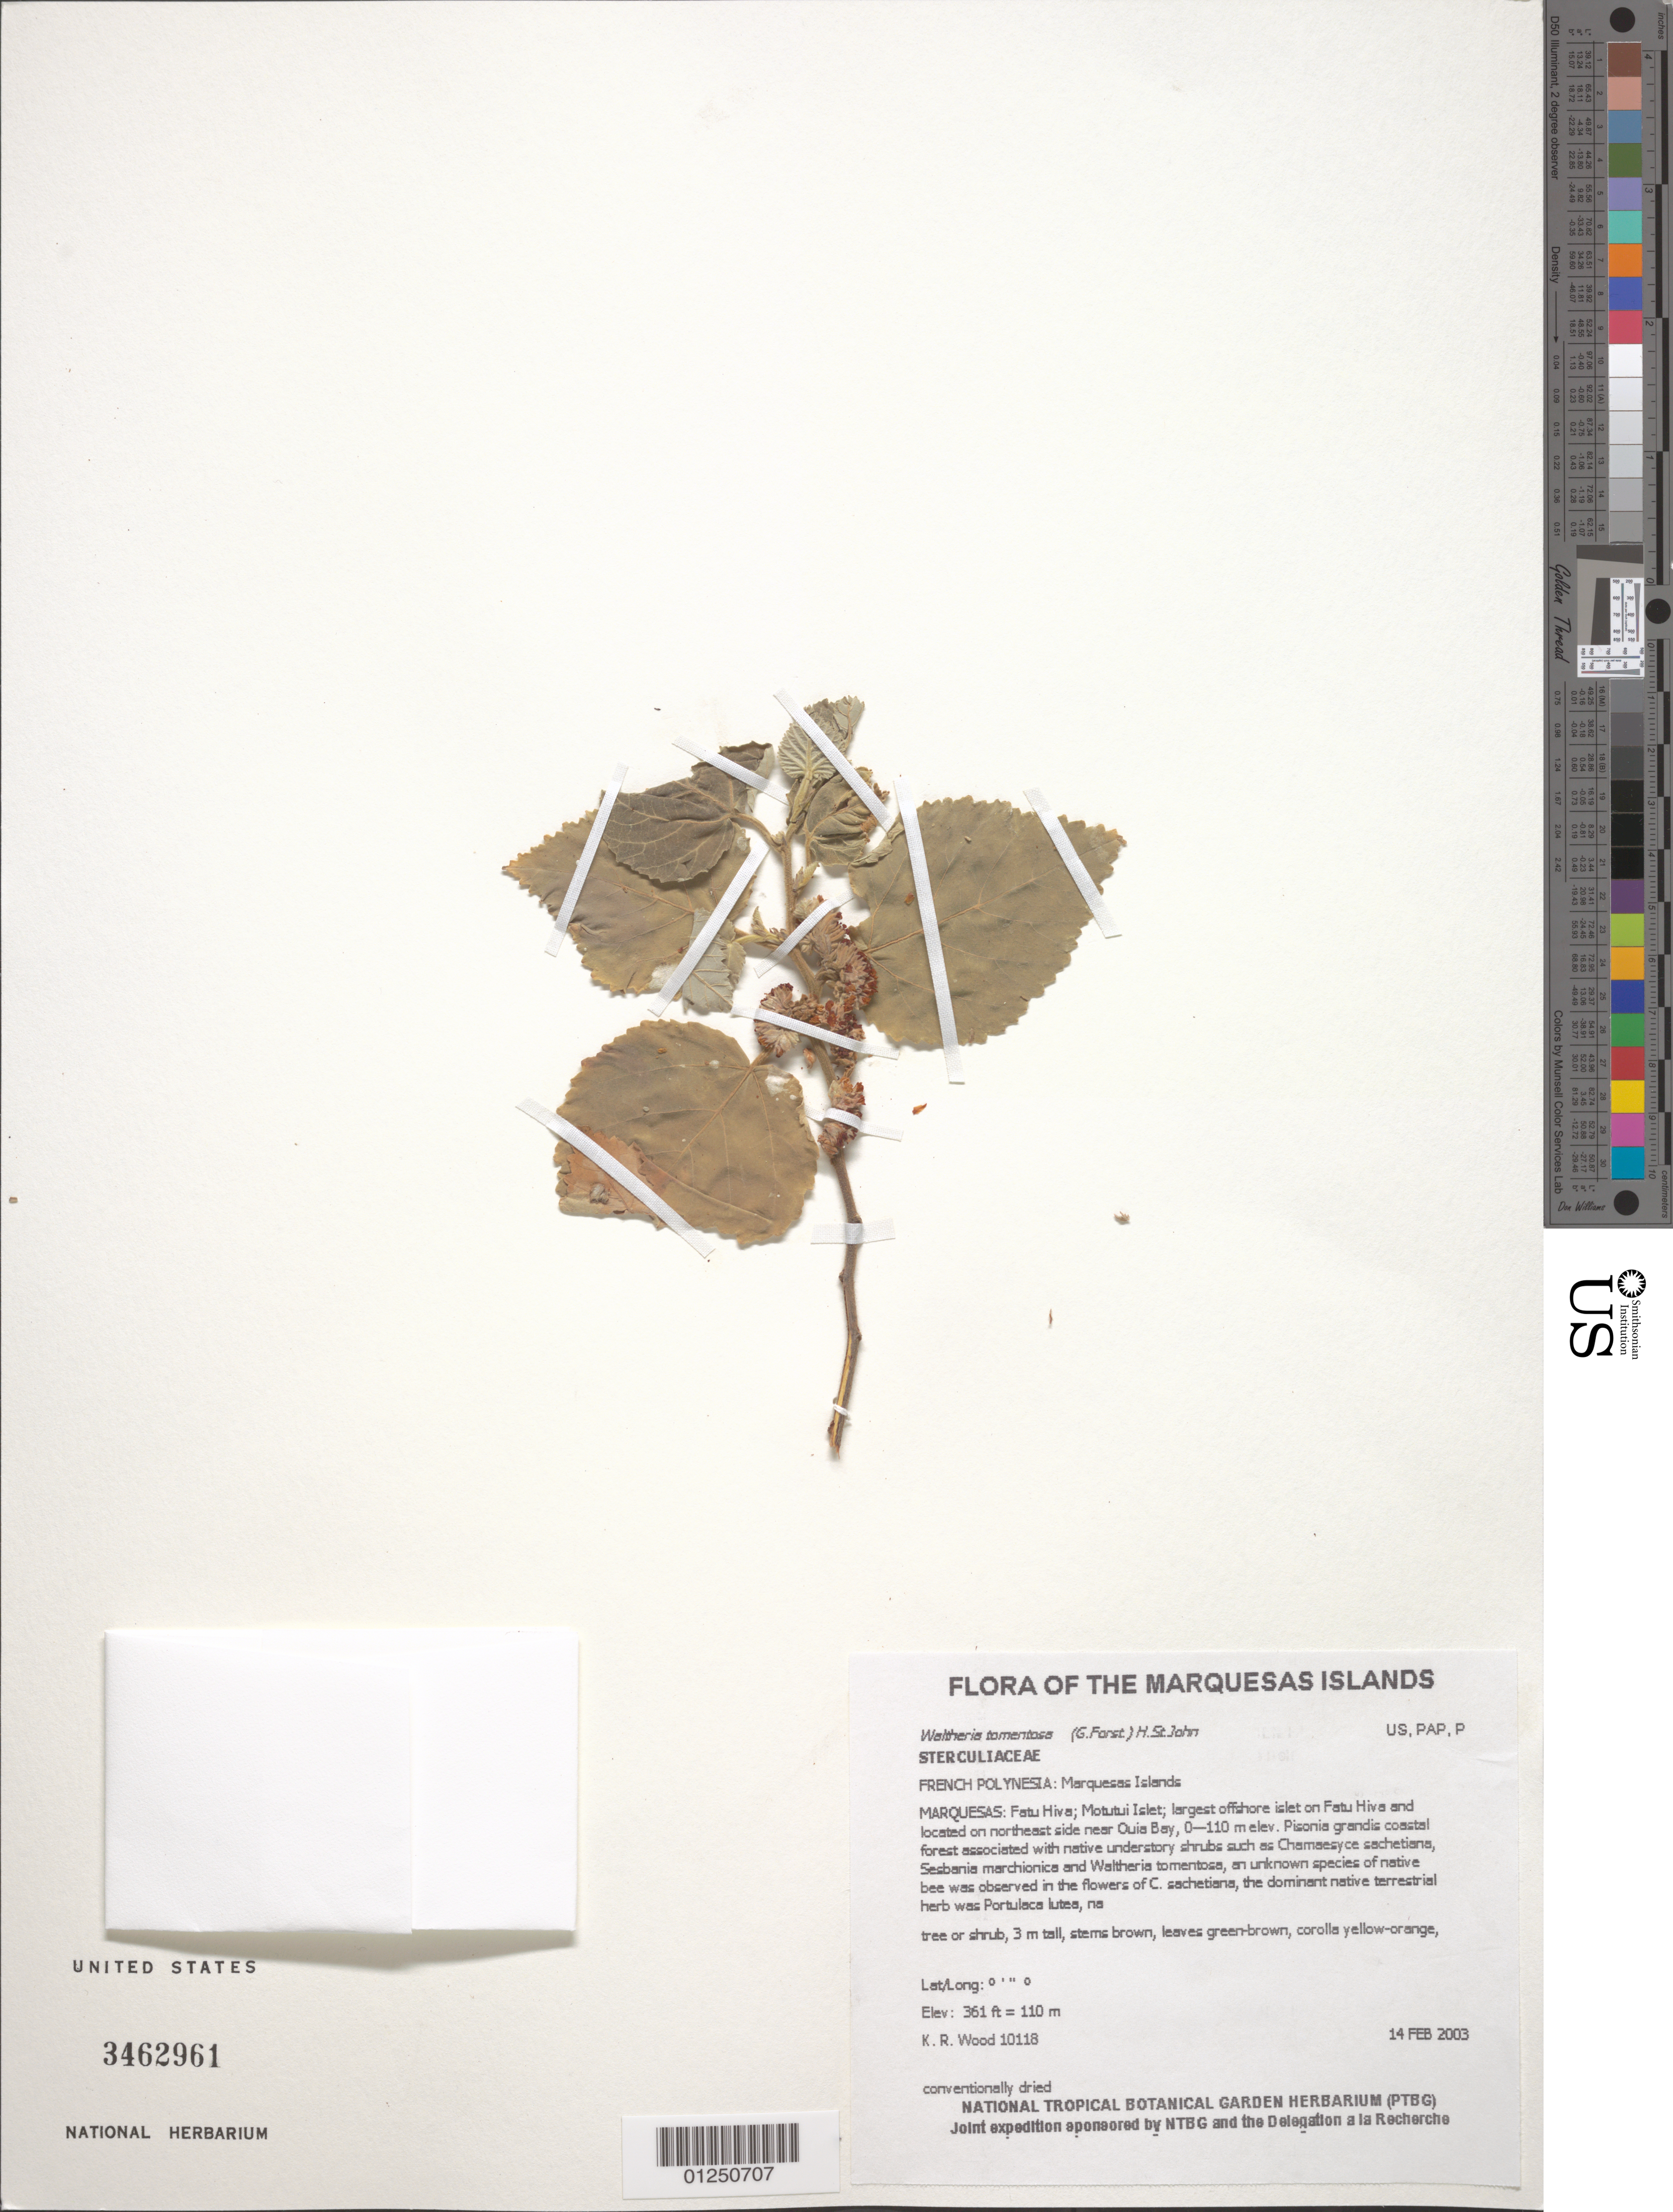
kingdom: Plantae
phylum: Tracheophyta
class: Magnoliopsida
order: Malvales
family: Malvaceae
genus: Waltheria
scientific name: Waltheria tomentosa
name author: (J.R. Forst. & G. Forst.) H. St. John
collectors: K. R. Wood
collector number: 10118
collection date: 2003-02-14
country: French Polynesia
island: Fatu Hiva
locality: Motutui Islet; largest offshore islet on Fatu Hiva and located on northeast side near Ouia Bay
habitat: Pisonia grandis coastal forest. Steep slopes, N and S aspect, moderate to steep slope, open, mesic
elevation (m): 110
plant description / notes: An unknown species of native bee was observed in the flowers of C. sachetiana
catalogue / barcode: US 3462961